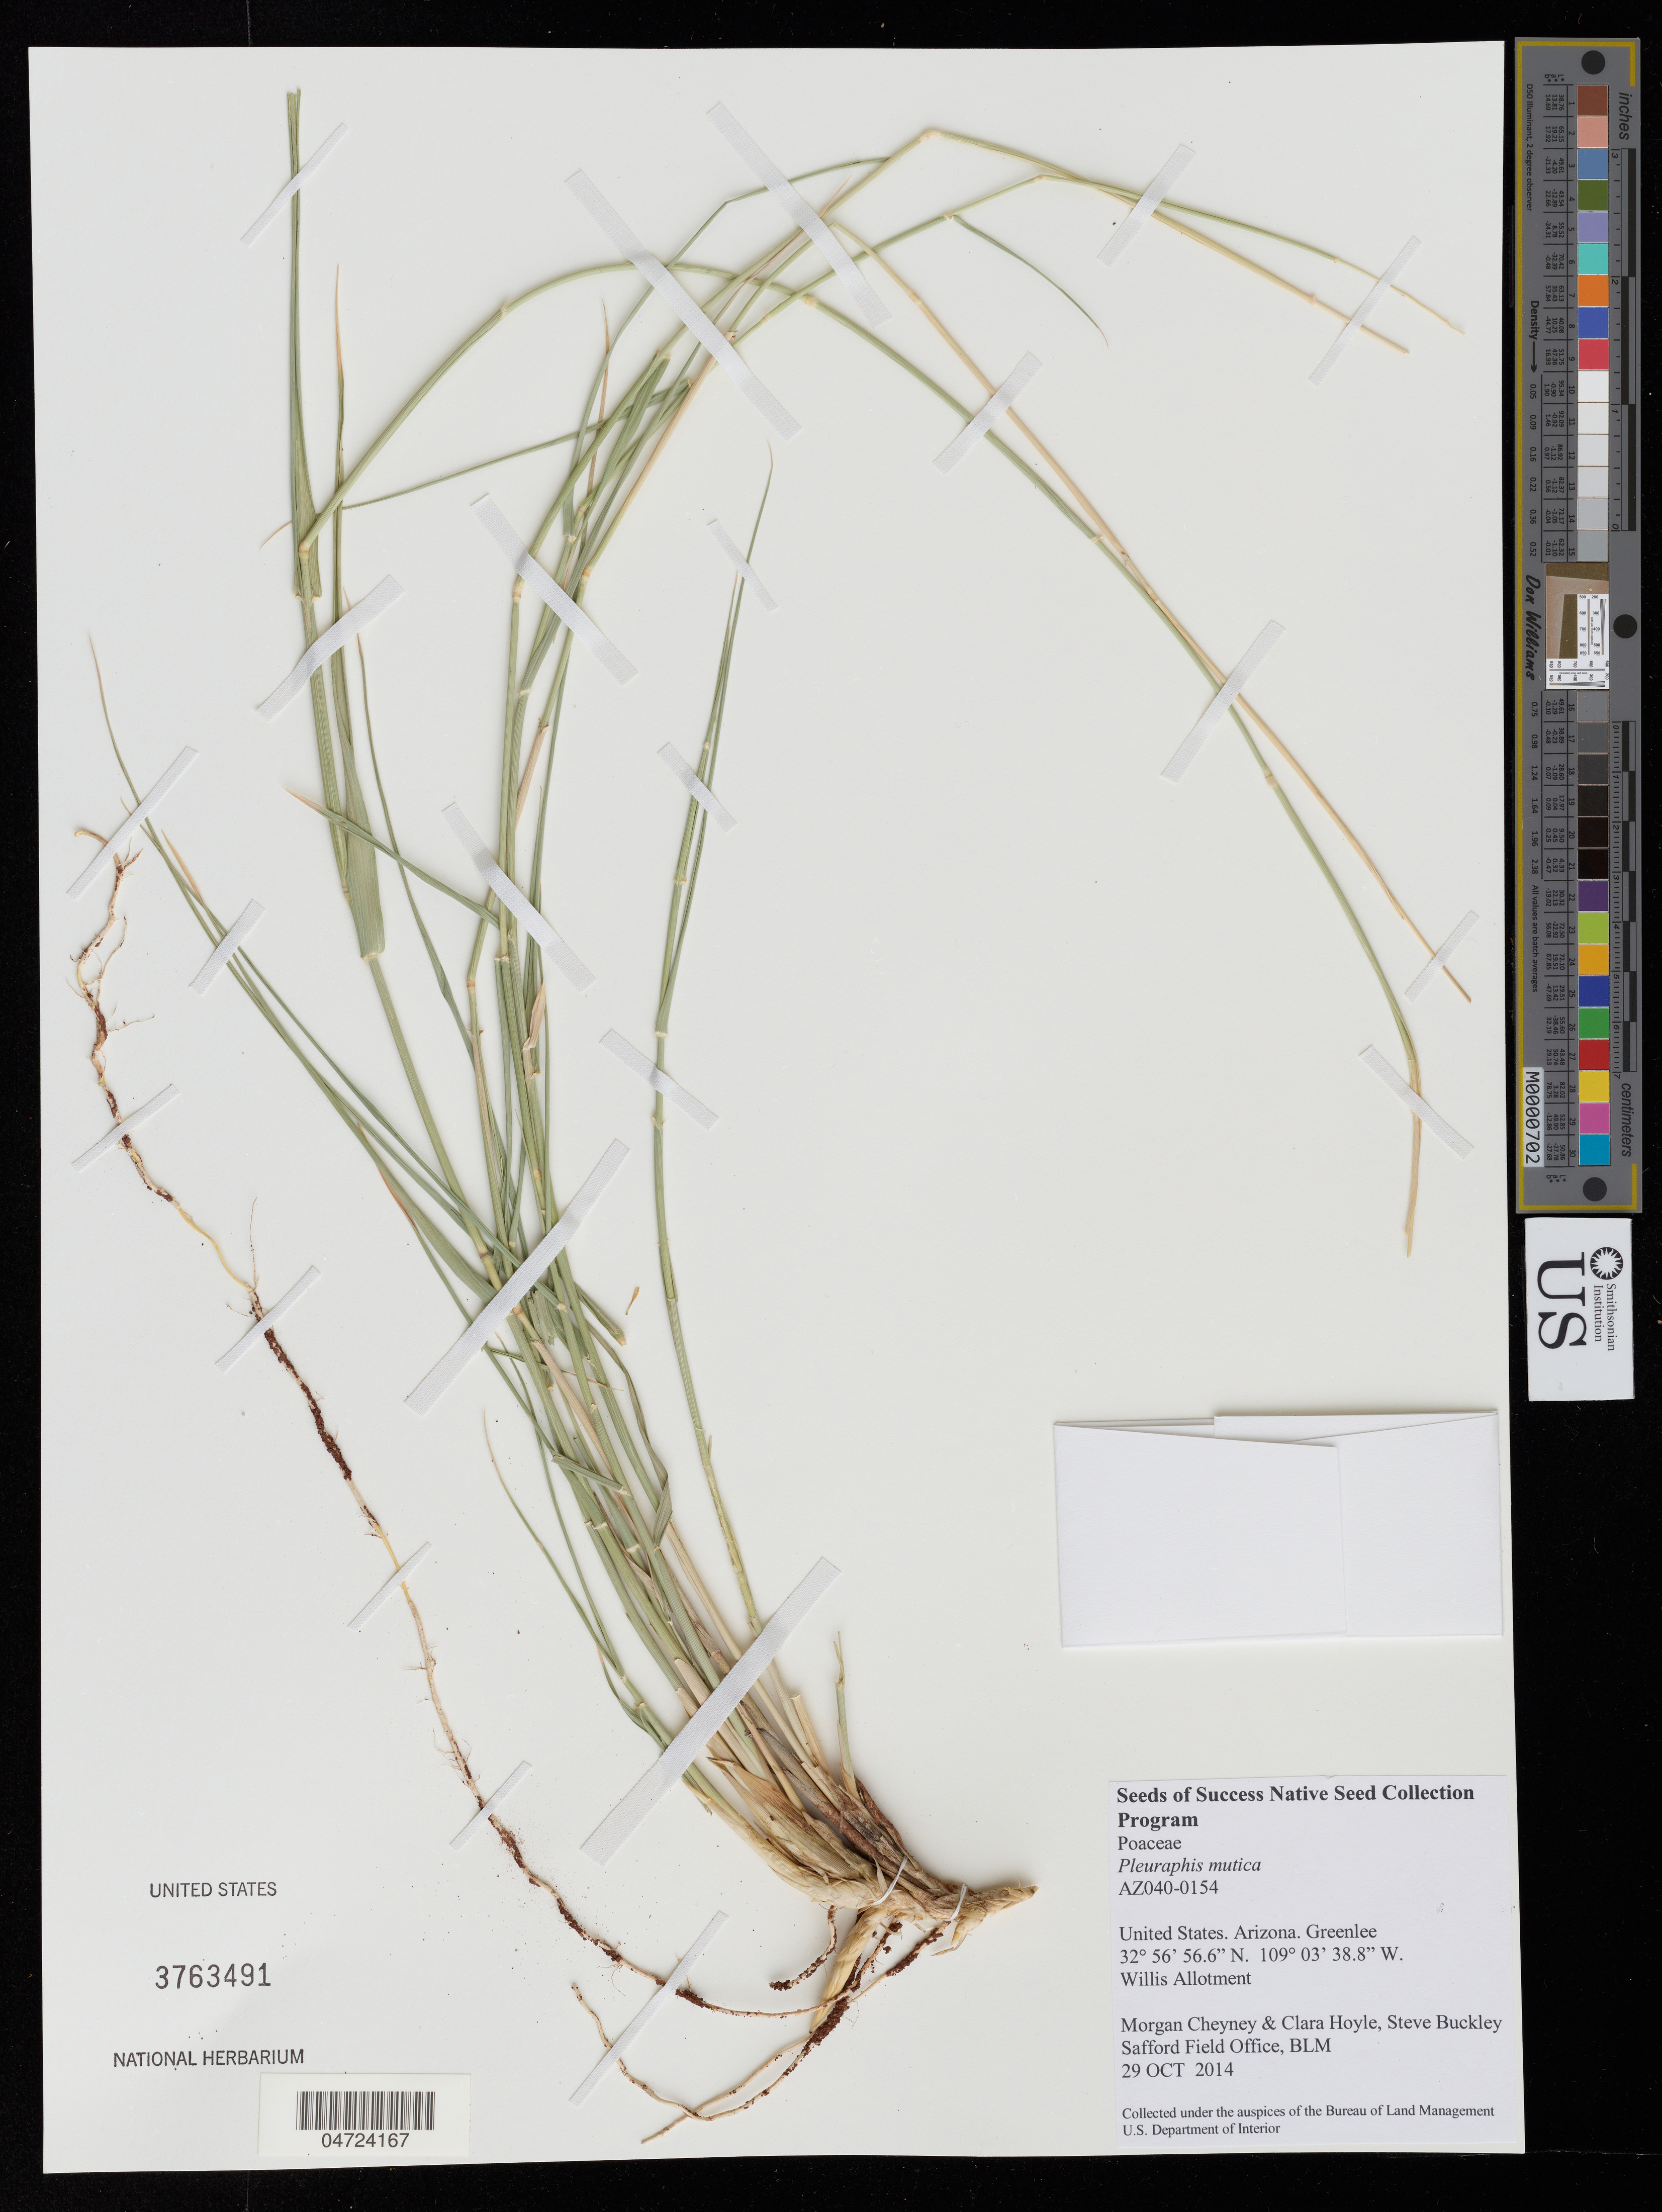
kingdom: Plantae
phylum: Tracheophyta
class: Liliopsida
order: Poales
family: Poaceae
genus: Pleuraphis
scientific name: Pleuraphis mutica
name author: Buckley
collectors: M. Cheyney, C. Hoyle & S. Buckley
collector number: AZ040-0154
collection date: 2014-10-29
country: United States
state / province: Arizona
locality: Greenlee. Willis Allotment.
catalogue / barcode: US 3763491